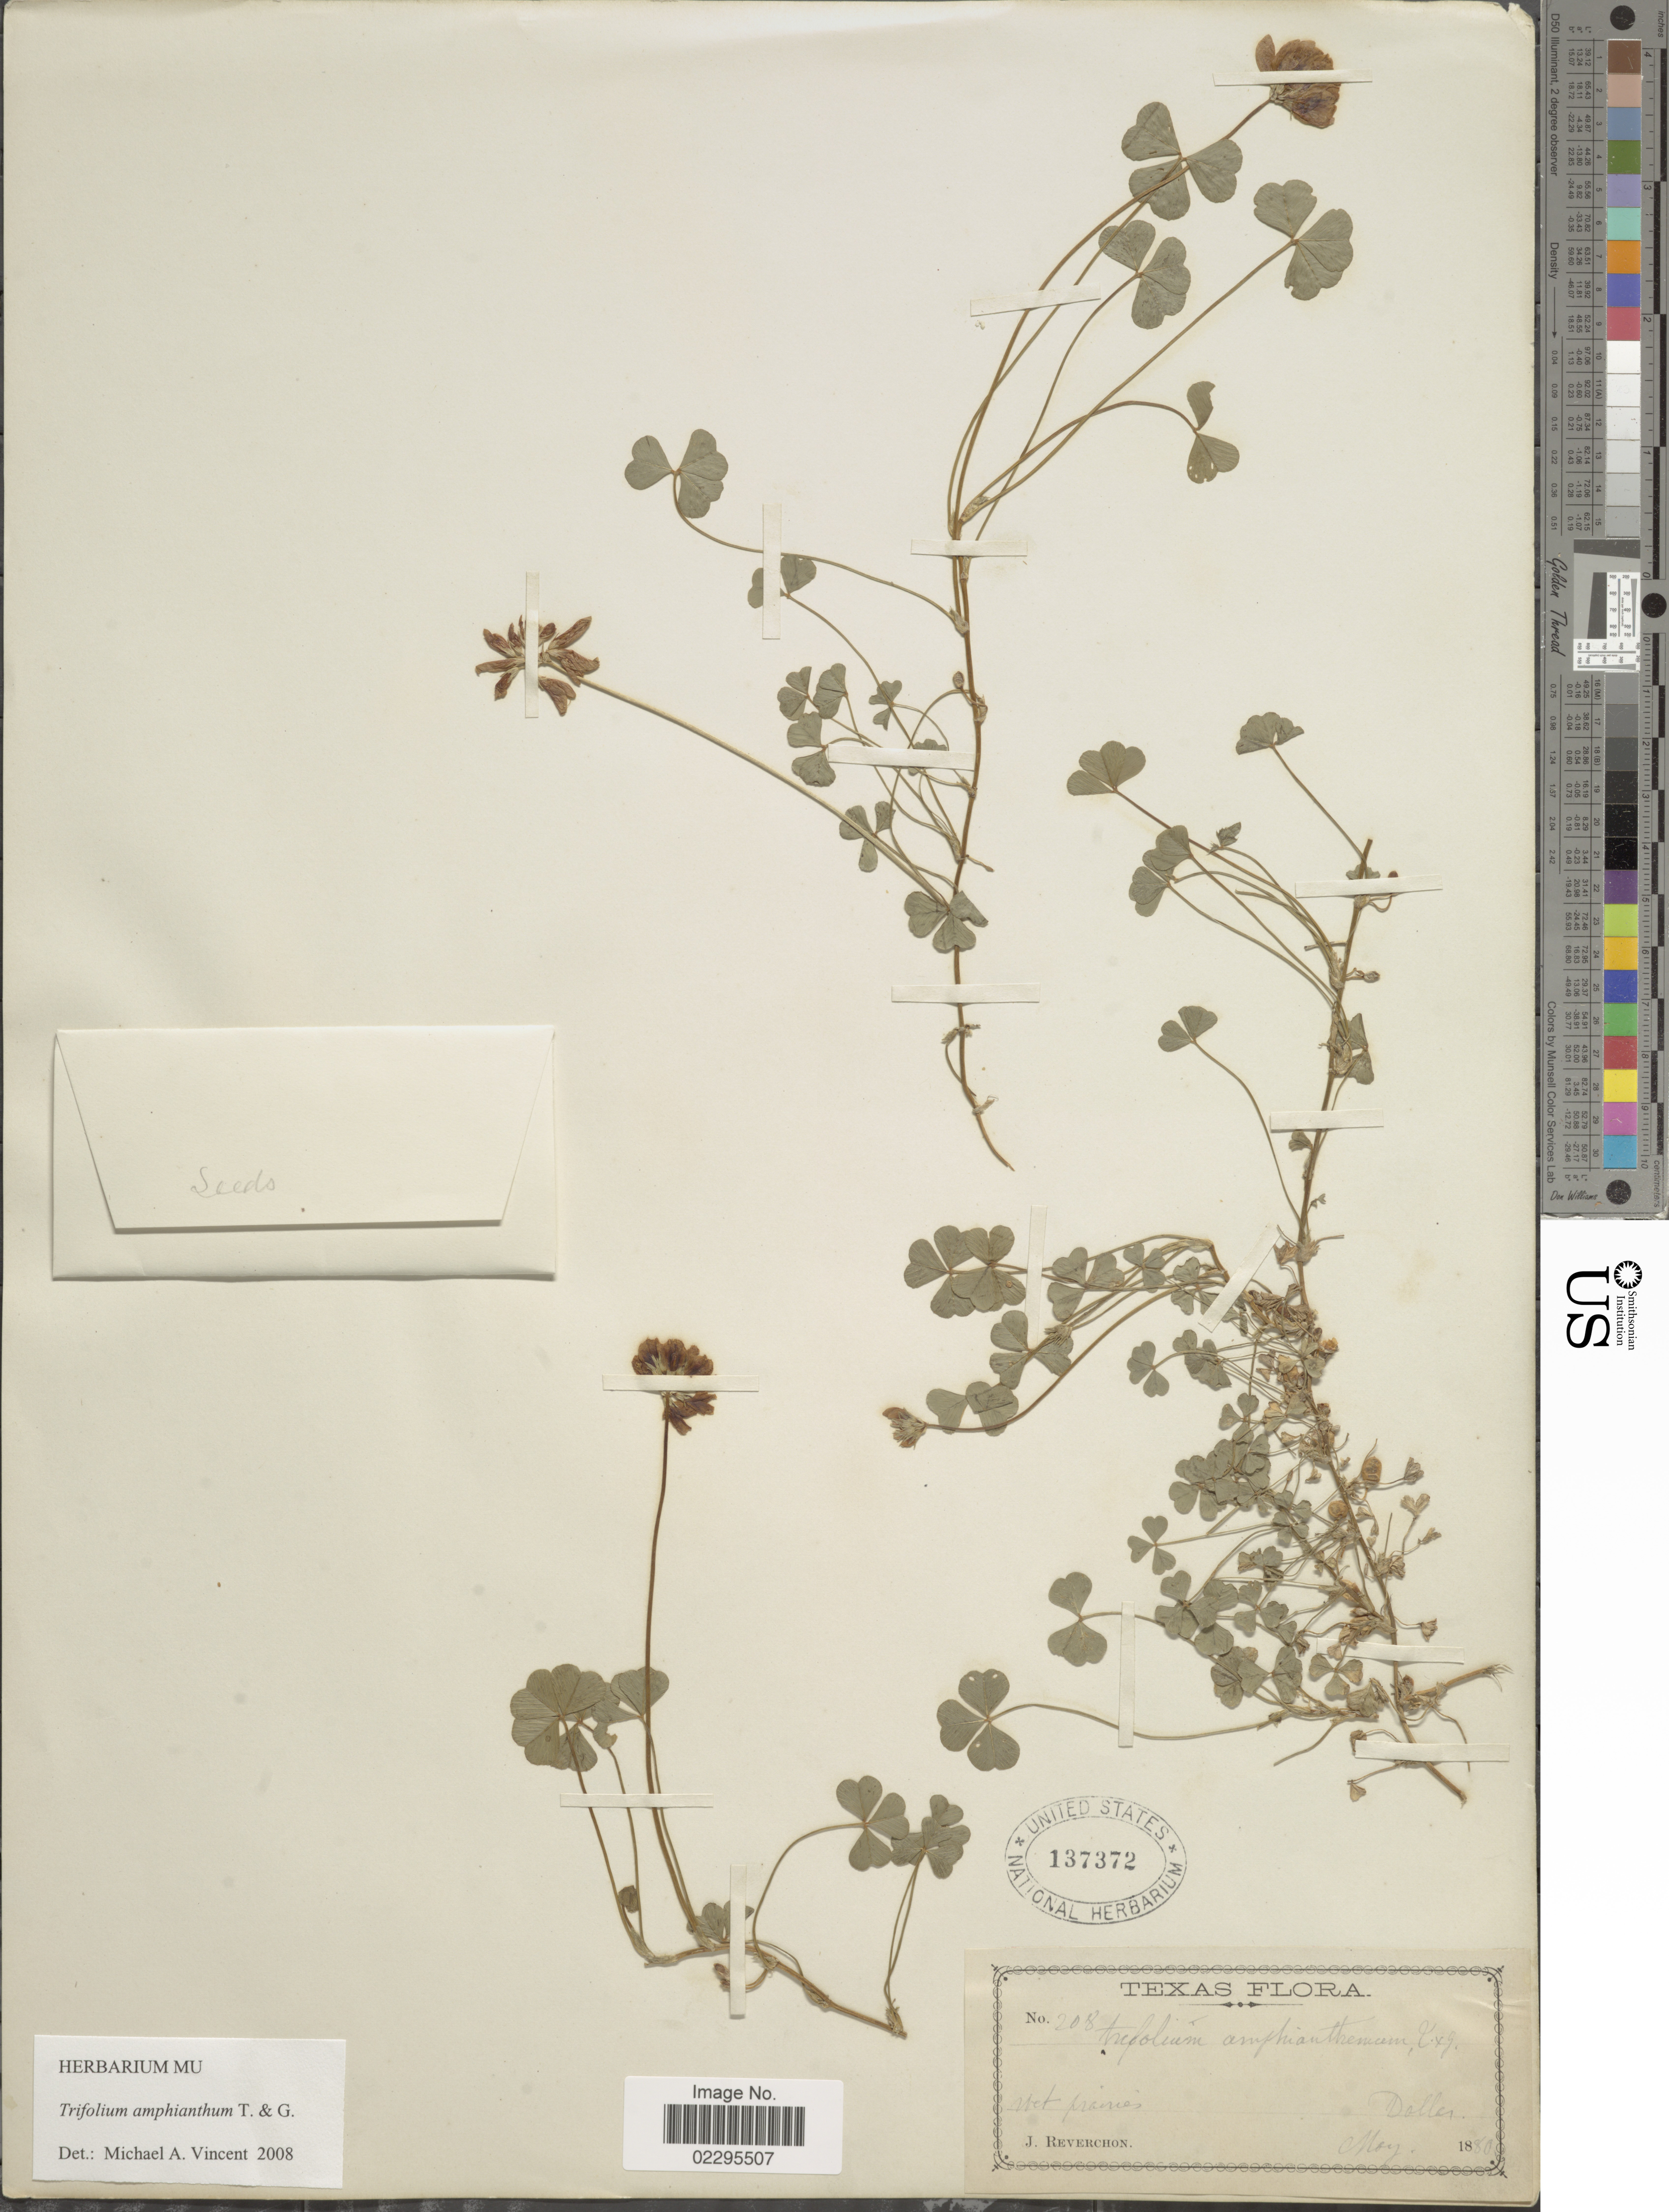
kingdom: Plantae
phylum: Tracheophyta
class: Magnoliopsida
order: Fabales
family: Fabaceae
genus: Trifolium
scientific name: Trifolium amphianthum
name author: Torr. & A. Gray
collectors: J. Reverchon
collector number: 208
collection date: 1880-05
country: United States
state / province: Texas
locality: Dallas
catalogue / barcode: US 137372